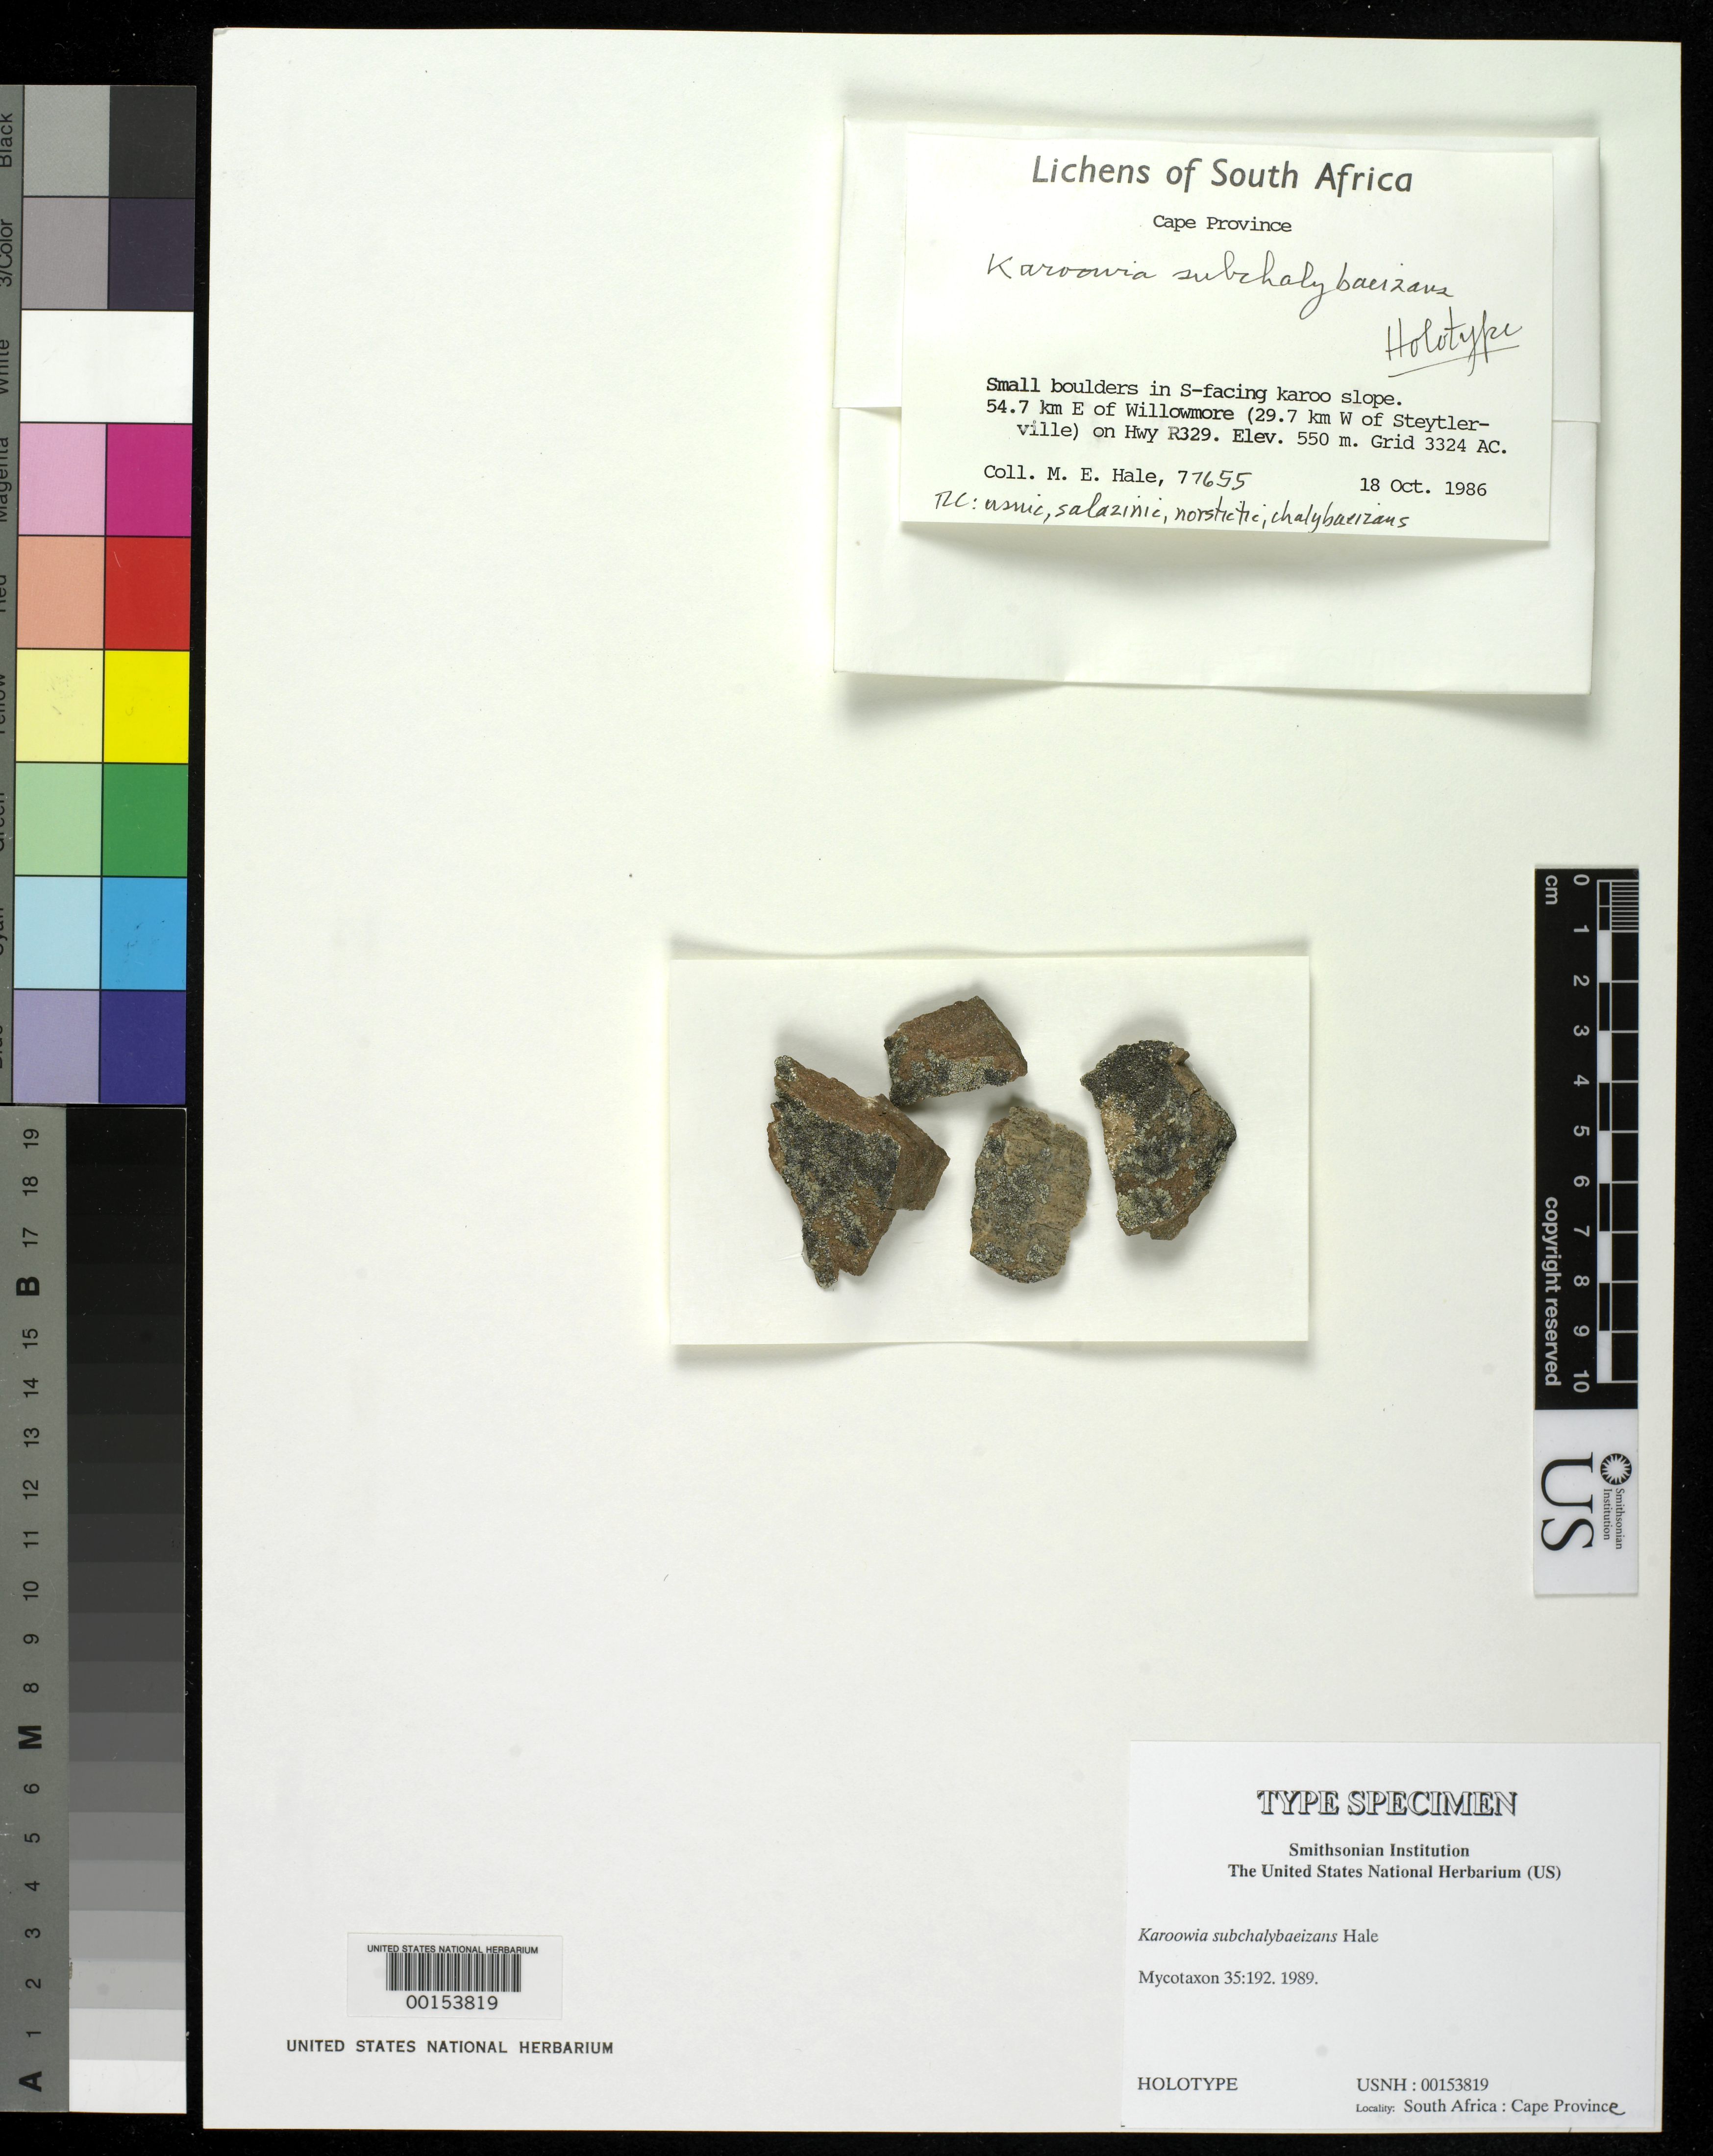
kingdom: Fungi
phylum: Ascomycota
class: Lecanoromycetes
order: Lecanorales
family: Parmeliaceae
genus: Karoowia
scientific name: Karoowia subchalybaeizans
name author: Hale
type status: Holotype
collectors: M. Hale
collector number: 77655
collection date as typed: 18 Oct 1986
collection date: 1986-10-18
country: South Africa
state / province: Eastern Cape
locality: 54.7 km E of Willowmore, 29.7 km W of Steytlerville, on Highway R329, Grid 3324 AC, small boulders in S-facing karoo slope.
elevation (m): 550